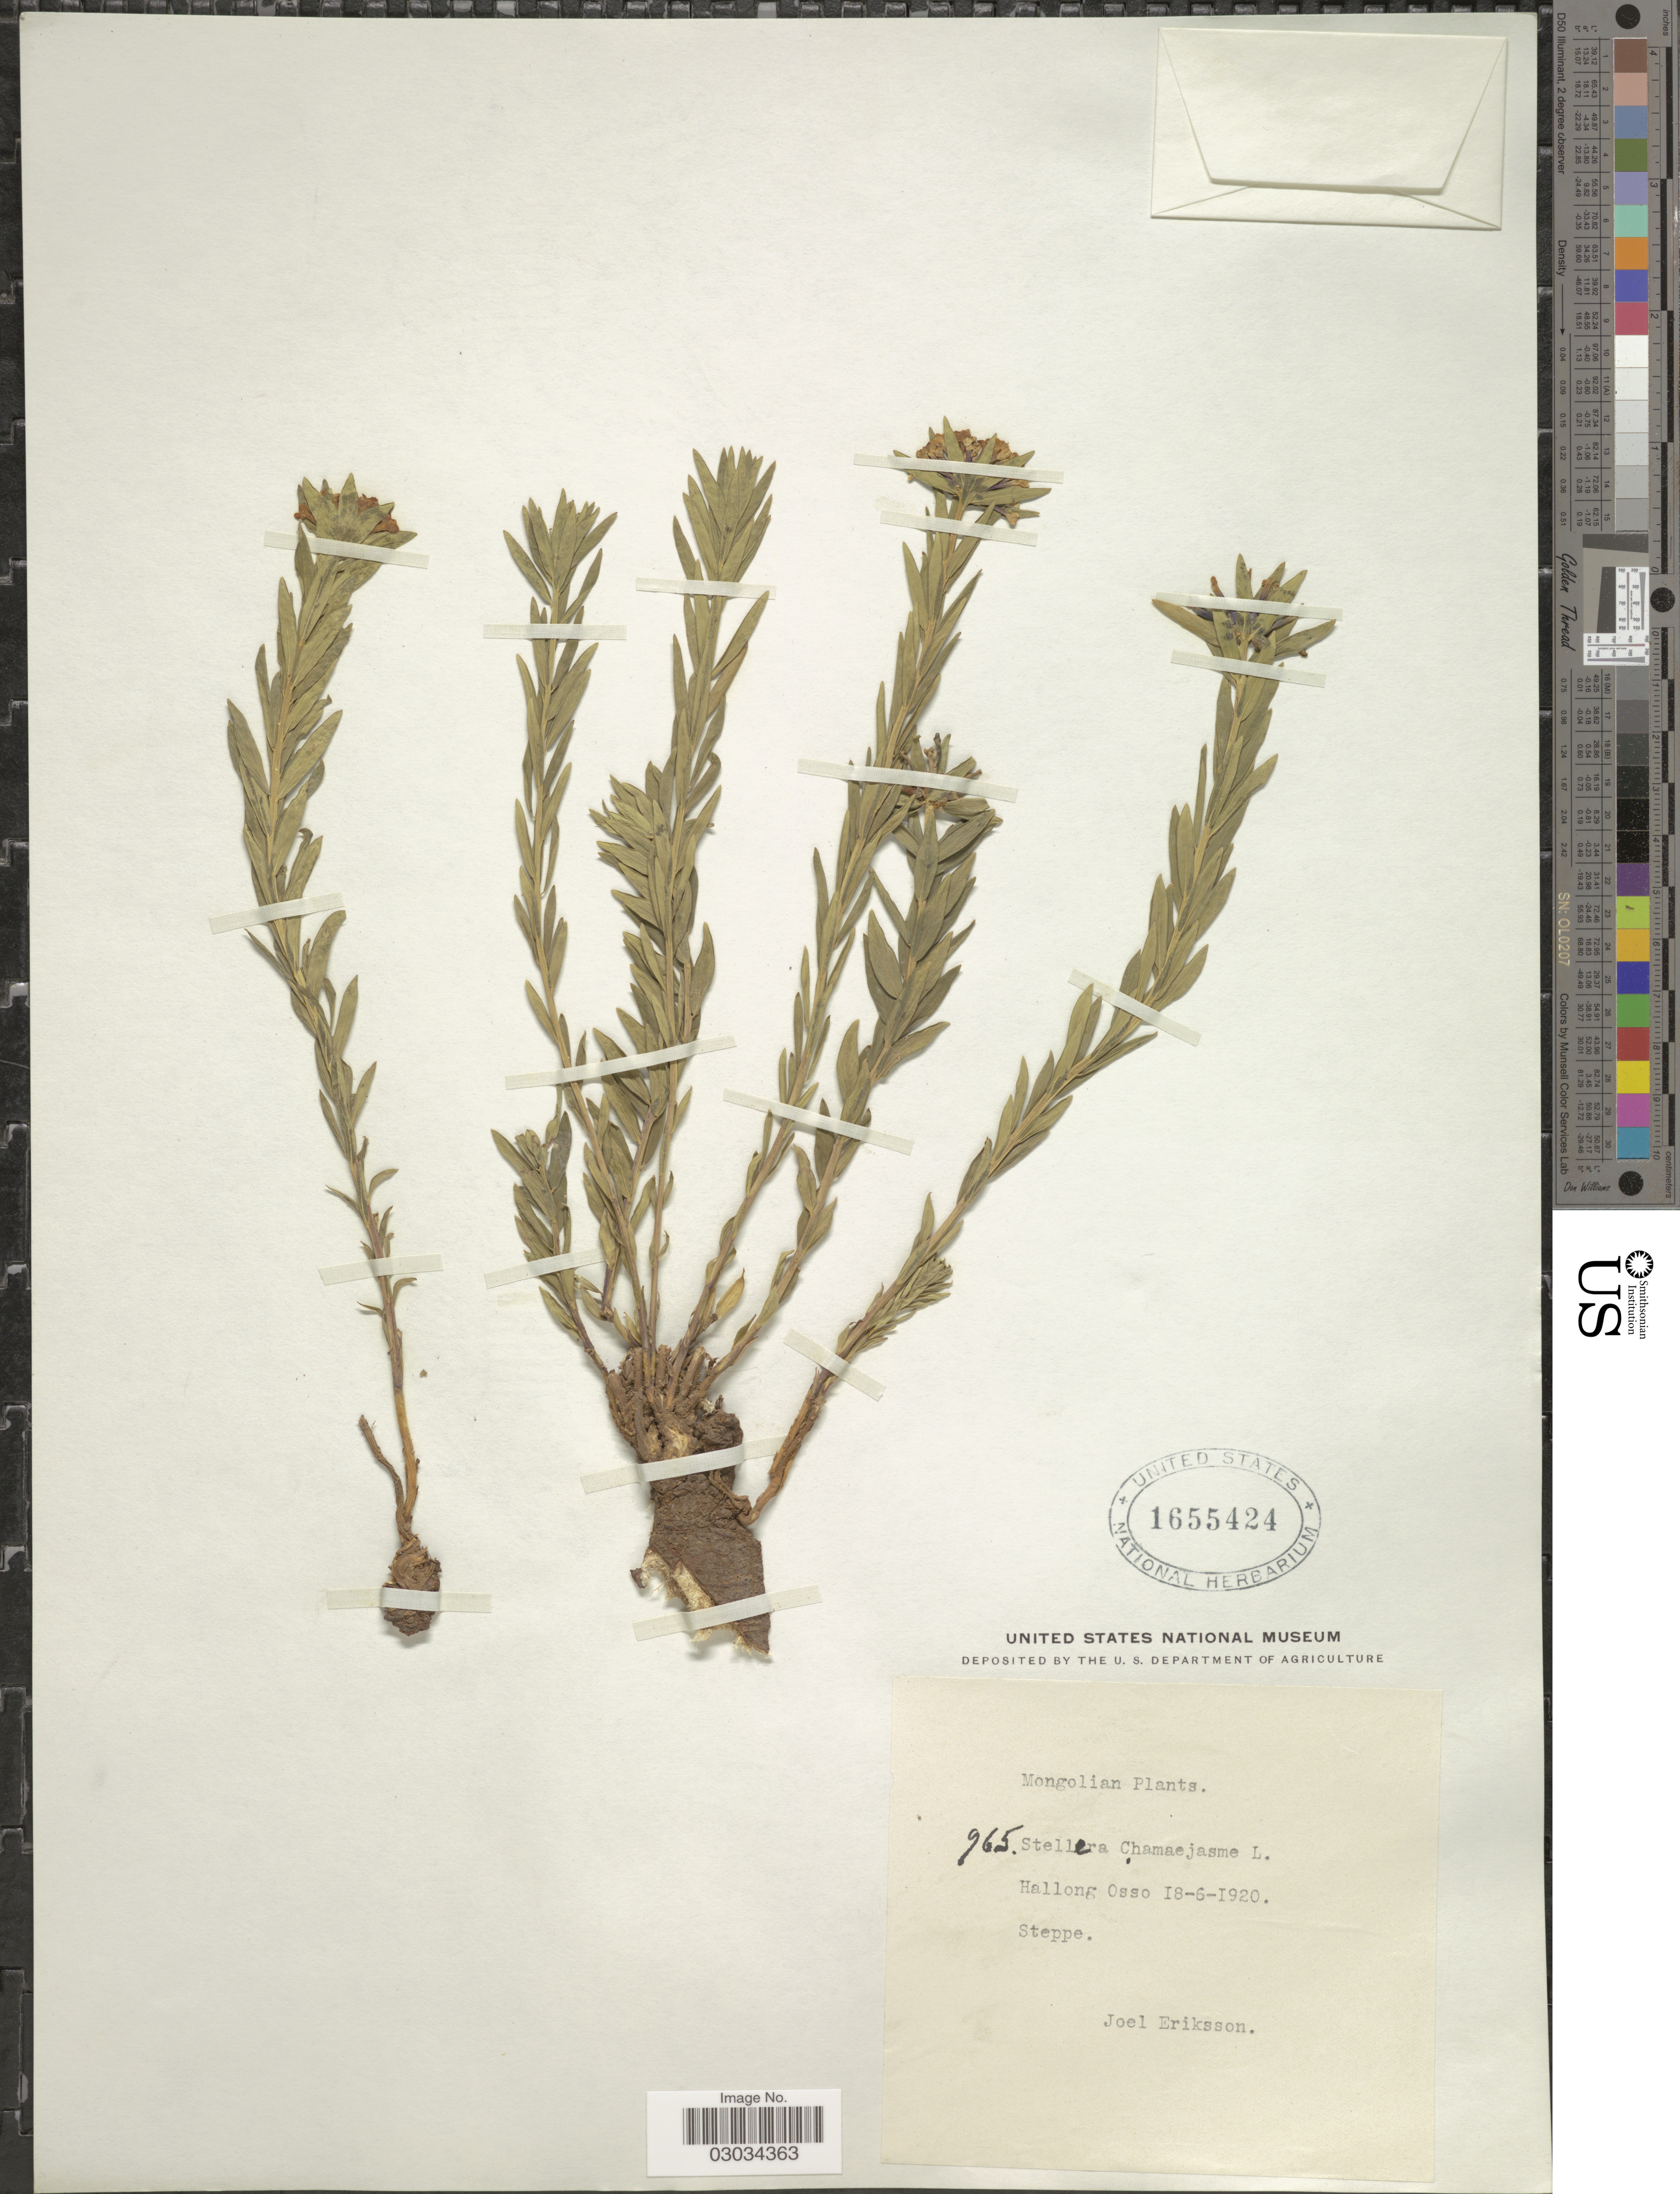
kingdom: Plantae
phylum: Tracheophyta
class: Magnoliopsida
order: Malvales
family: Thymelaeaceae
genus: Stellera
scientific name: Stellera chamaejasme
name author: L.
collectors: J. Eriksson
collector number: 965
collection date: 1920-06-18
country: Mongolia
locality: Mongolian. Hallong Osso.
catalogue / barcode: US 1655424